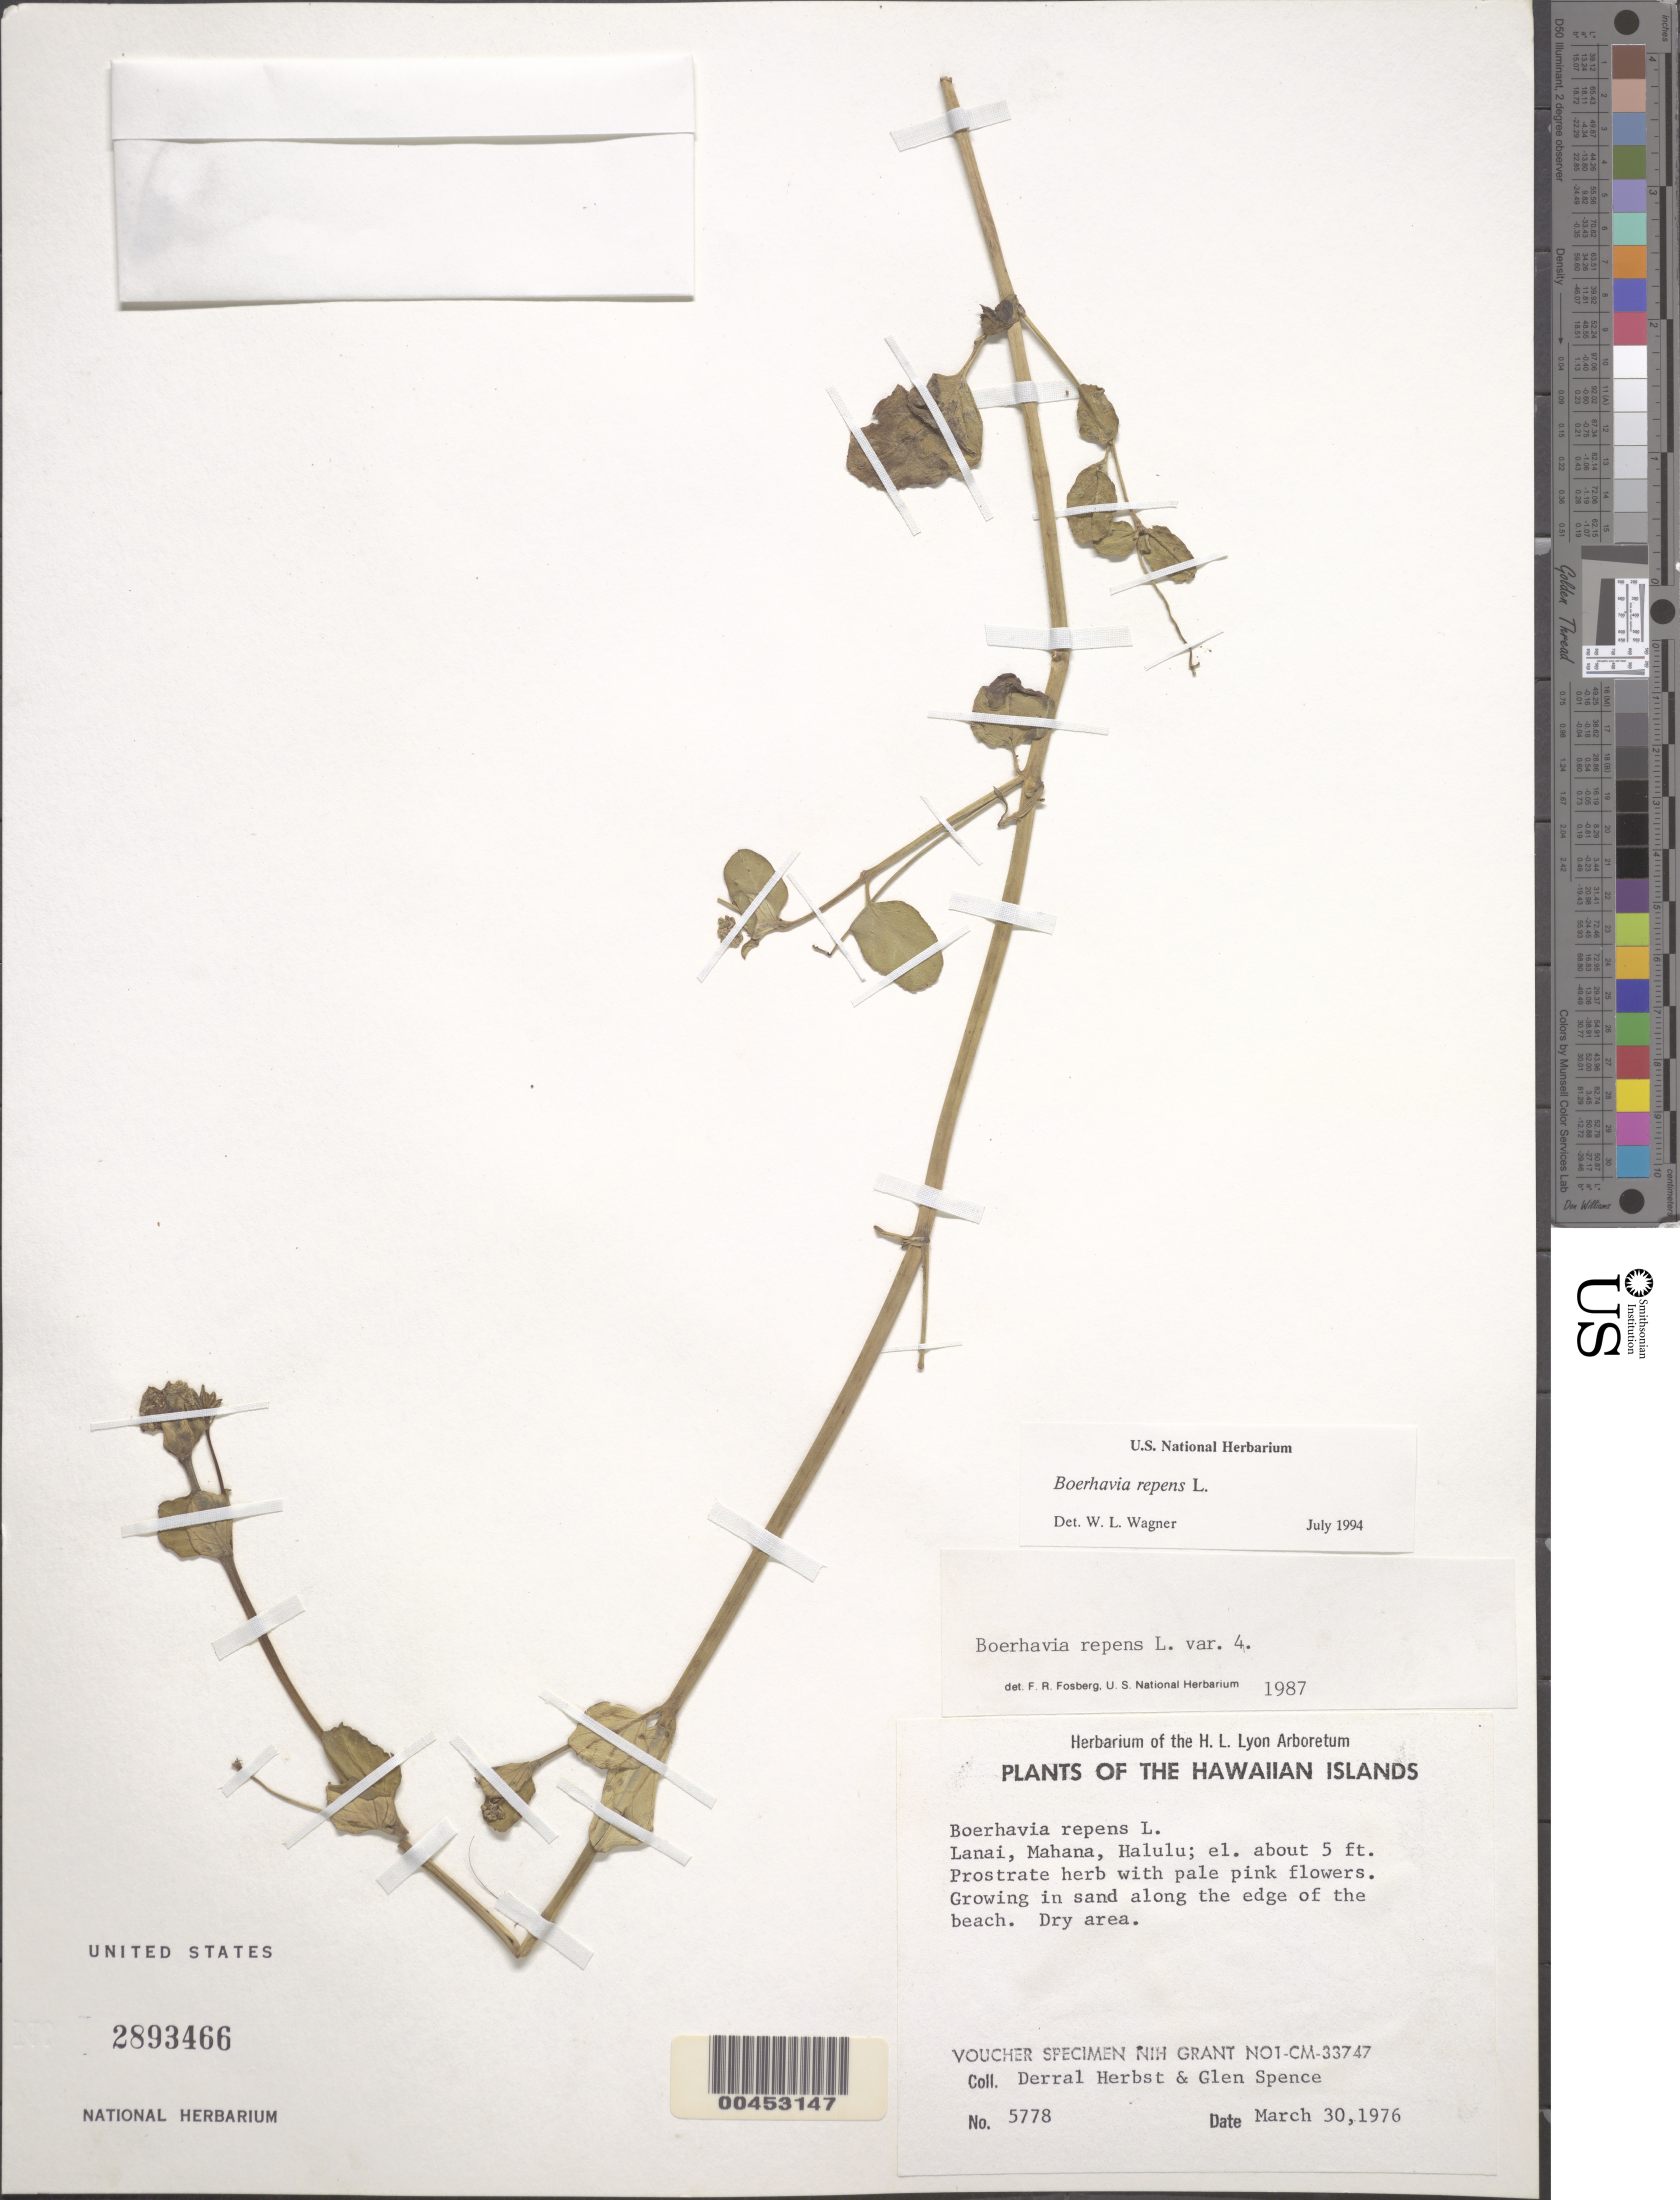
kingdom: Plantae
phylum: Tracheophyta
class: Magnoliopsida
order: Caryophyllales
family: Nyctaginaceae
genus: Boerhavia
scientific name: Boerhavia repens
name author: L.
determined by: Wagner, W. L., (BOT), Smithsonian Institution - National Museum of Natural History (UNITED STATES)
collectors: D. R. Herbst & G. Spence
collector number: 5778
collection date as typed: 30 Mar 1976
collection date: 1976-03-30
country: United States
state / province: Hawaii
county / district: Maui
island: Lana'i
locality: Mahana, Halulu; along the edge of the beach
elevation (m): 2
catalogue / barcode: US 2893466